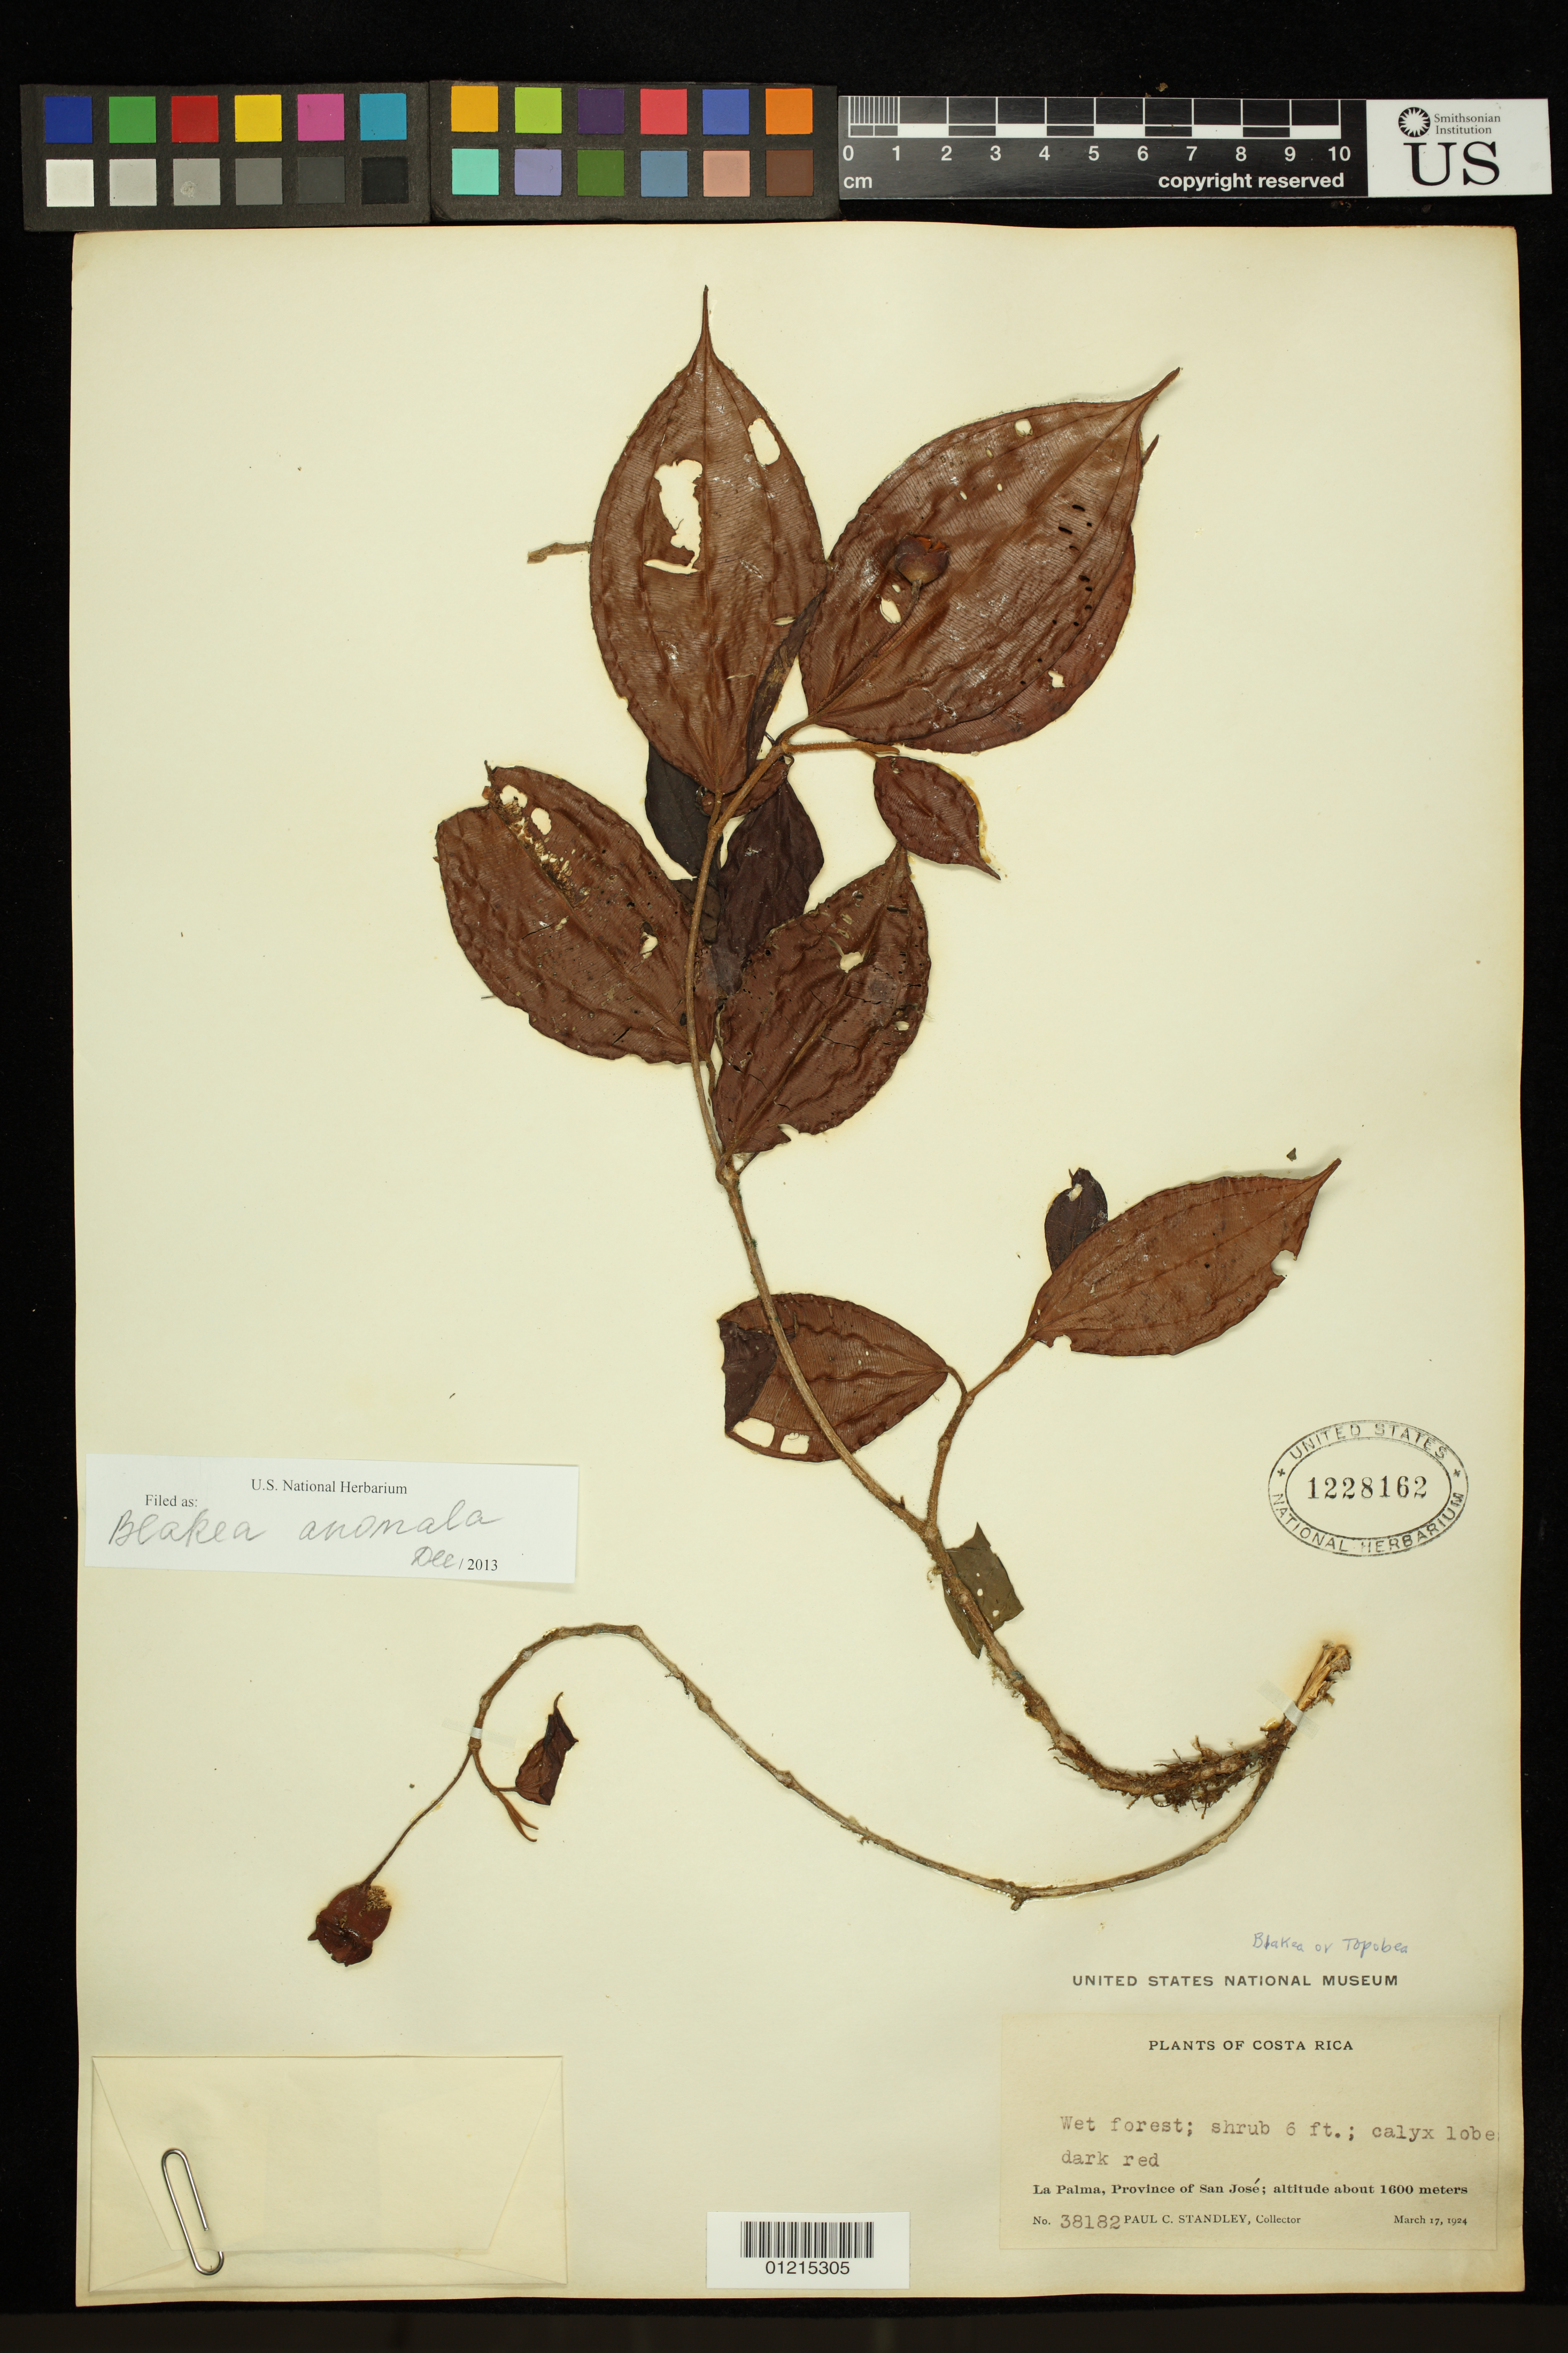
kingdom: Plantae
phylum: Tracheophyta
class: Magnoliopsida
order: Myrtales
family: Melastomataceae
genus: Blakea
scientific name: Blakea anomala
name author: Donn. Sm.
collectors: P. C. Standley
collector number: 38182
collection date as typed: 17 Mar 1924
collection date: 1924-03-17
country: Costa Rica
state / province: San José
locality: La Palma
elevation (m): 1600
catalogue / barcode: US 1228162